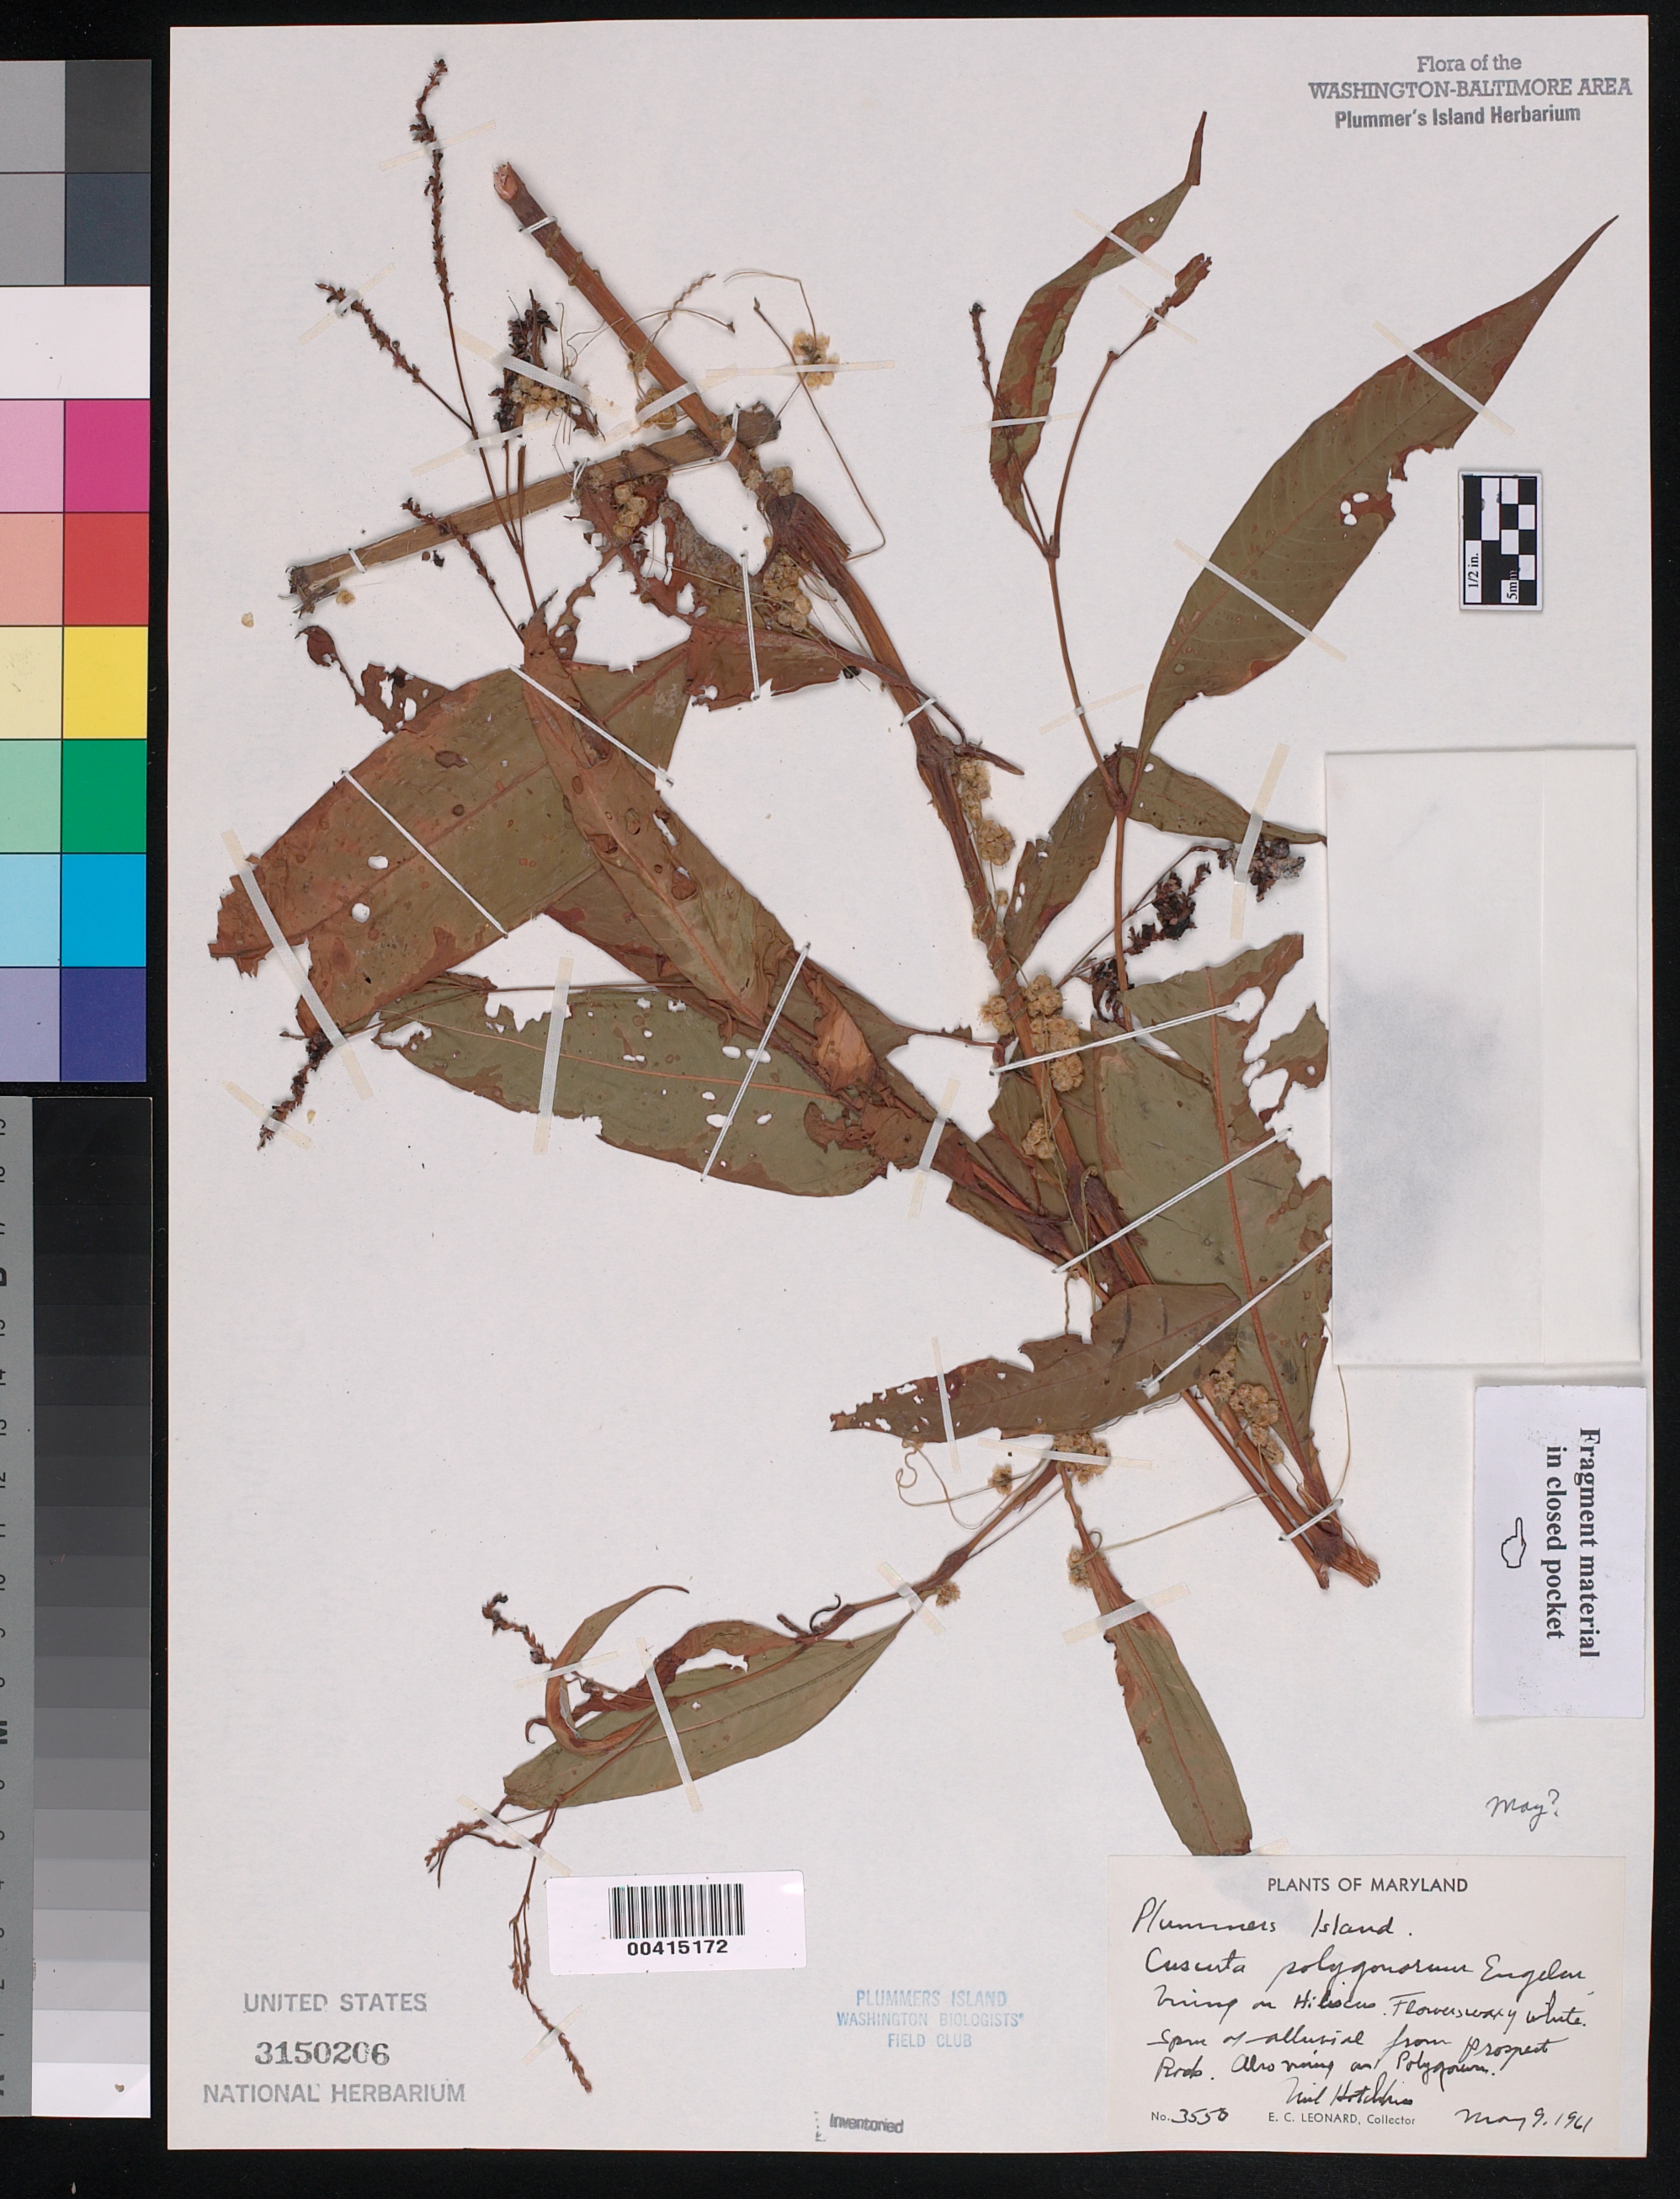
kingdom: Plantae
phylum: Tracheophyta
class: Magnoliopsida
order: Solanales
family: Convolvulaceae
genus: Cuscuta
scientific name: Cuscuta polygonorum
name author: Engelm.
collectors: E. C. Leonard & N. Hotchkiss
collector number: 3550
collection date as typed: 09 May 1961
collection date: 1961-05-09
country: United States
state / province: Maryland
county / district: Montgomery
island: Plummers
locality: Plummer's Island, Prospect Rock C. & O. Canal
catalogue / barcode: US 3150206